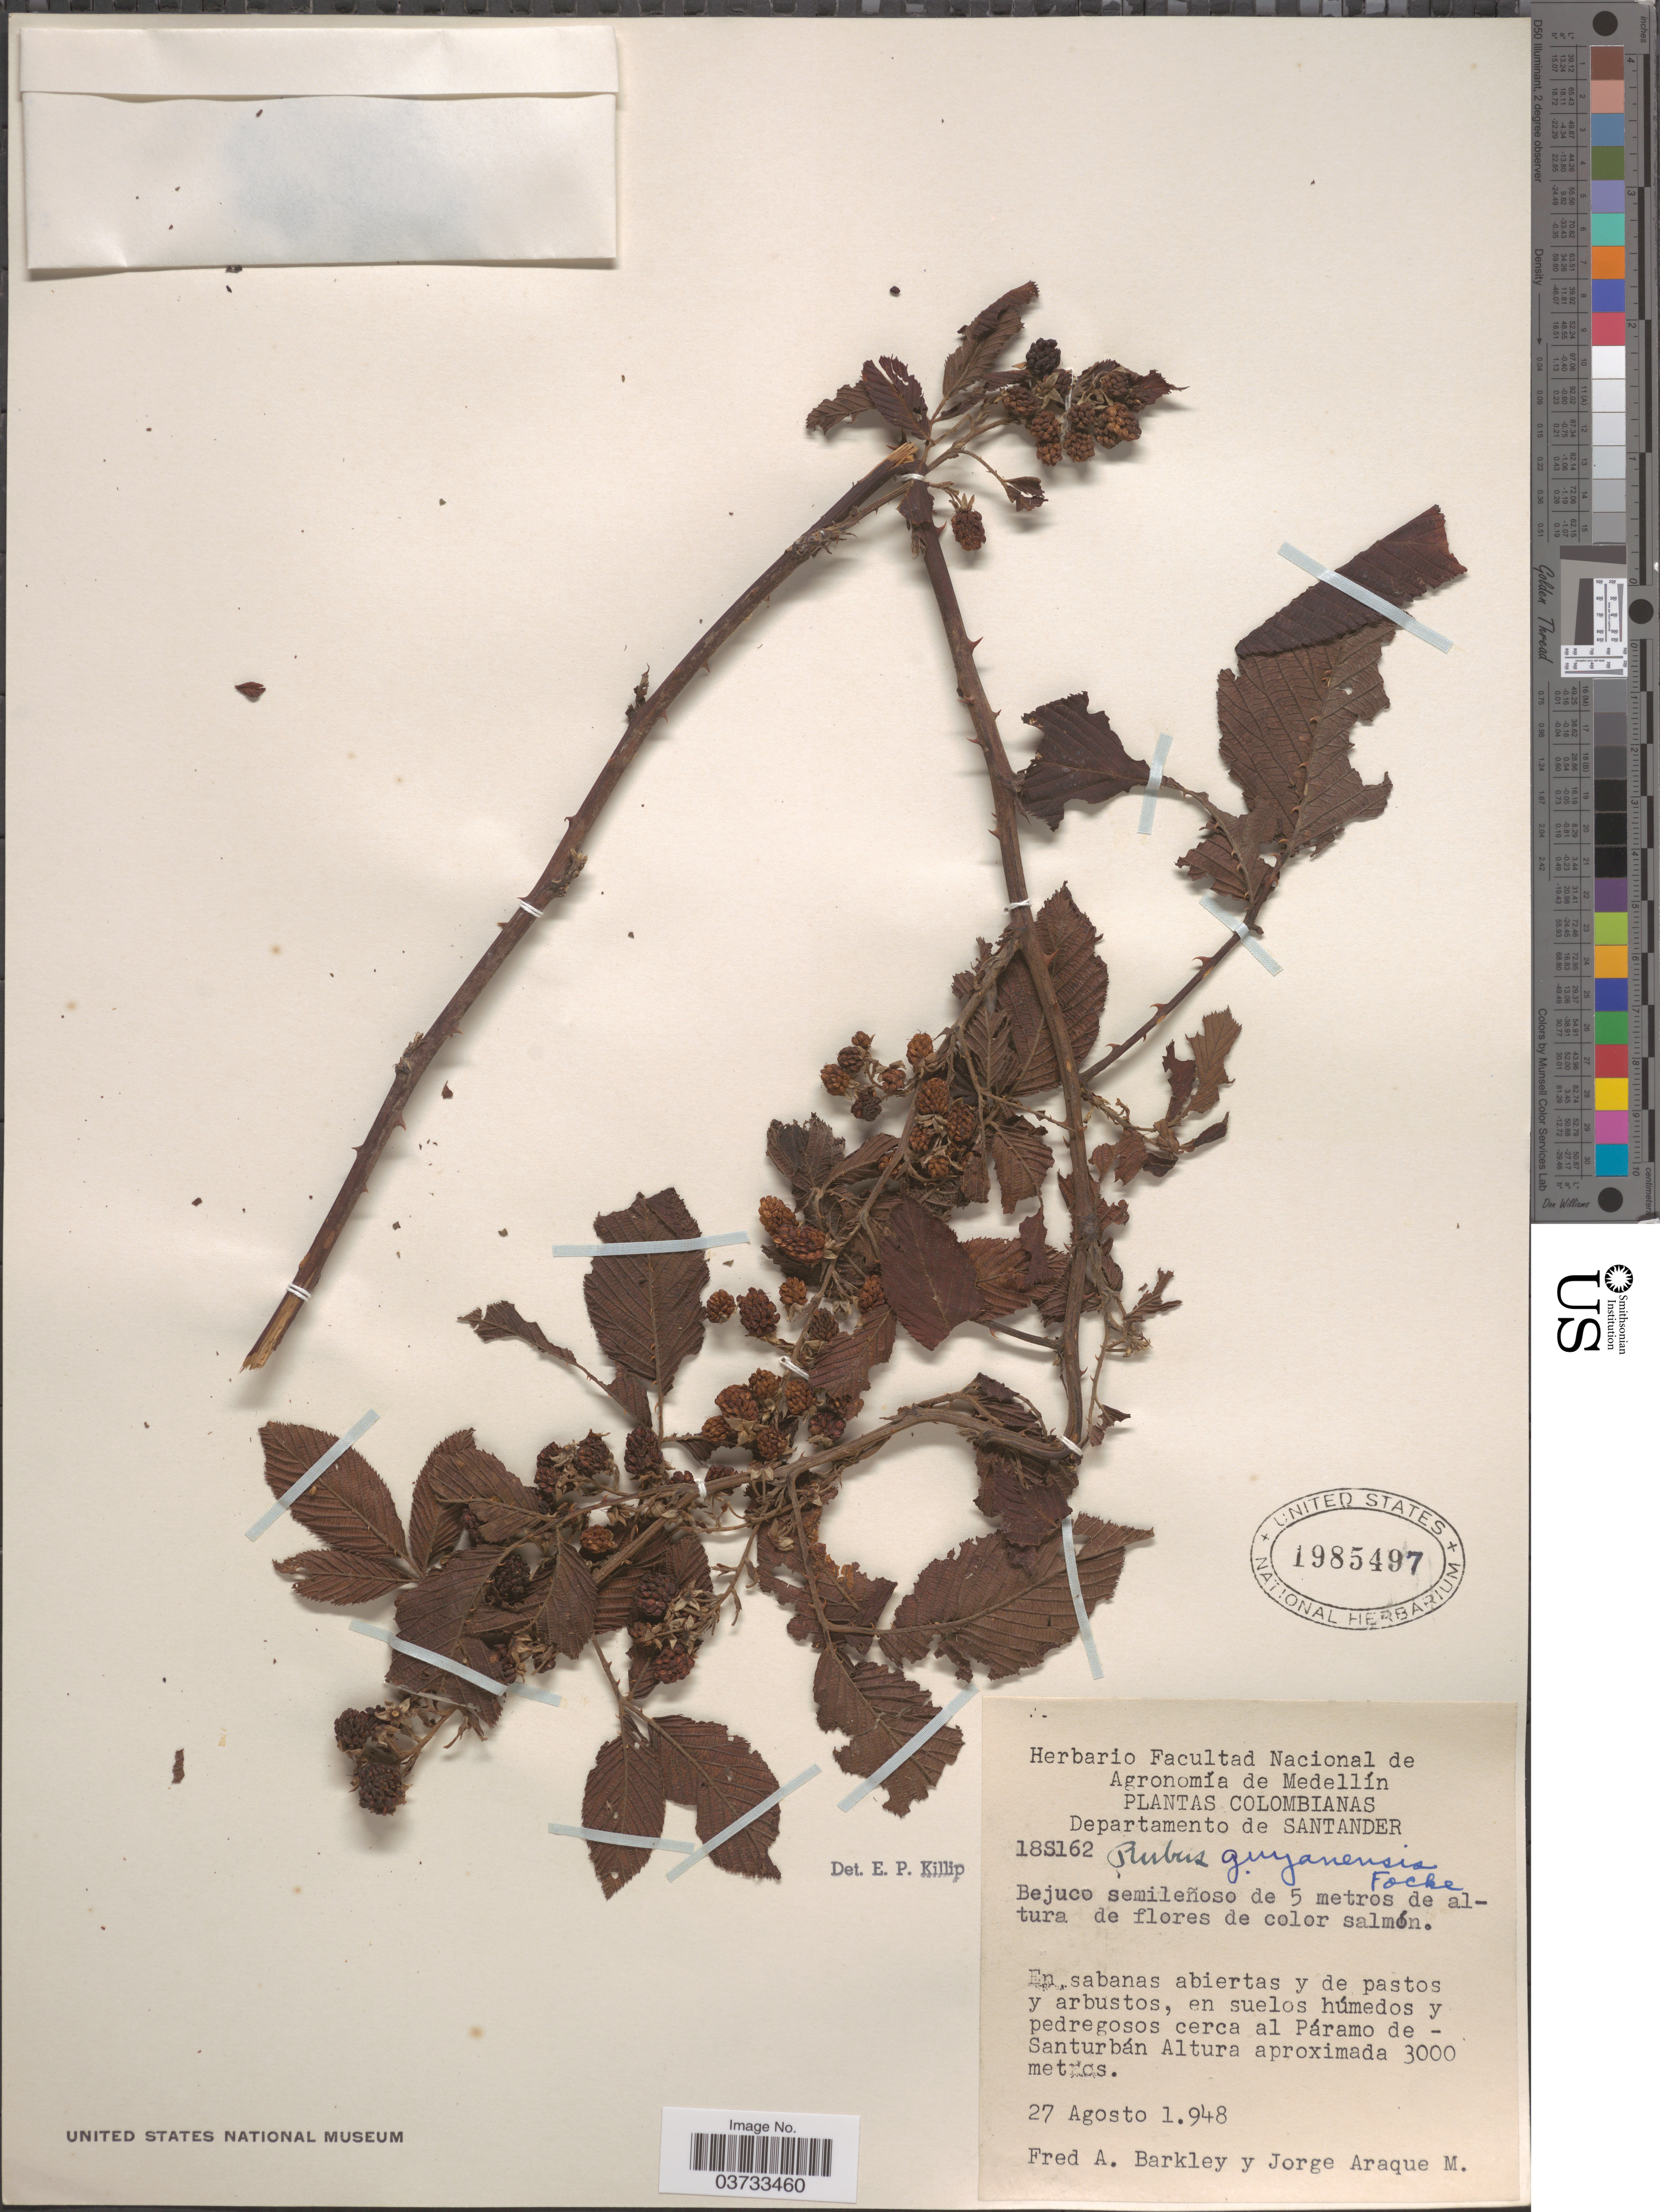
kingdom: Plantae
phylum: Tracheophyta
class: Magnoliopsida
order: Rosales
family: Rosaceae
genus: Rubus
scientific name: Rubus guyanensis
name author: Focke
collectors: F. A. Barkley & J. Araque Molina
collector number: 18S162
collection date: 1948-08-27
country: Colombia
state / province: Santander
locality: Departamento de Santander. En suelos húemdos y pedregosos cerca al Páramo de Santurbán.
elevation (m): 3000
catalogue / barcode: US 1985497